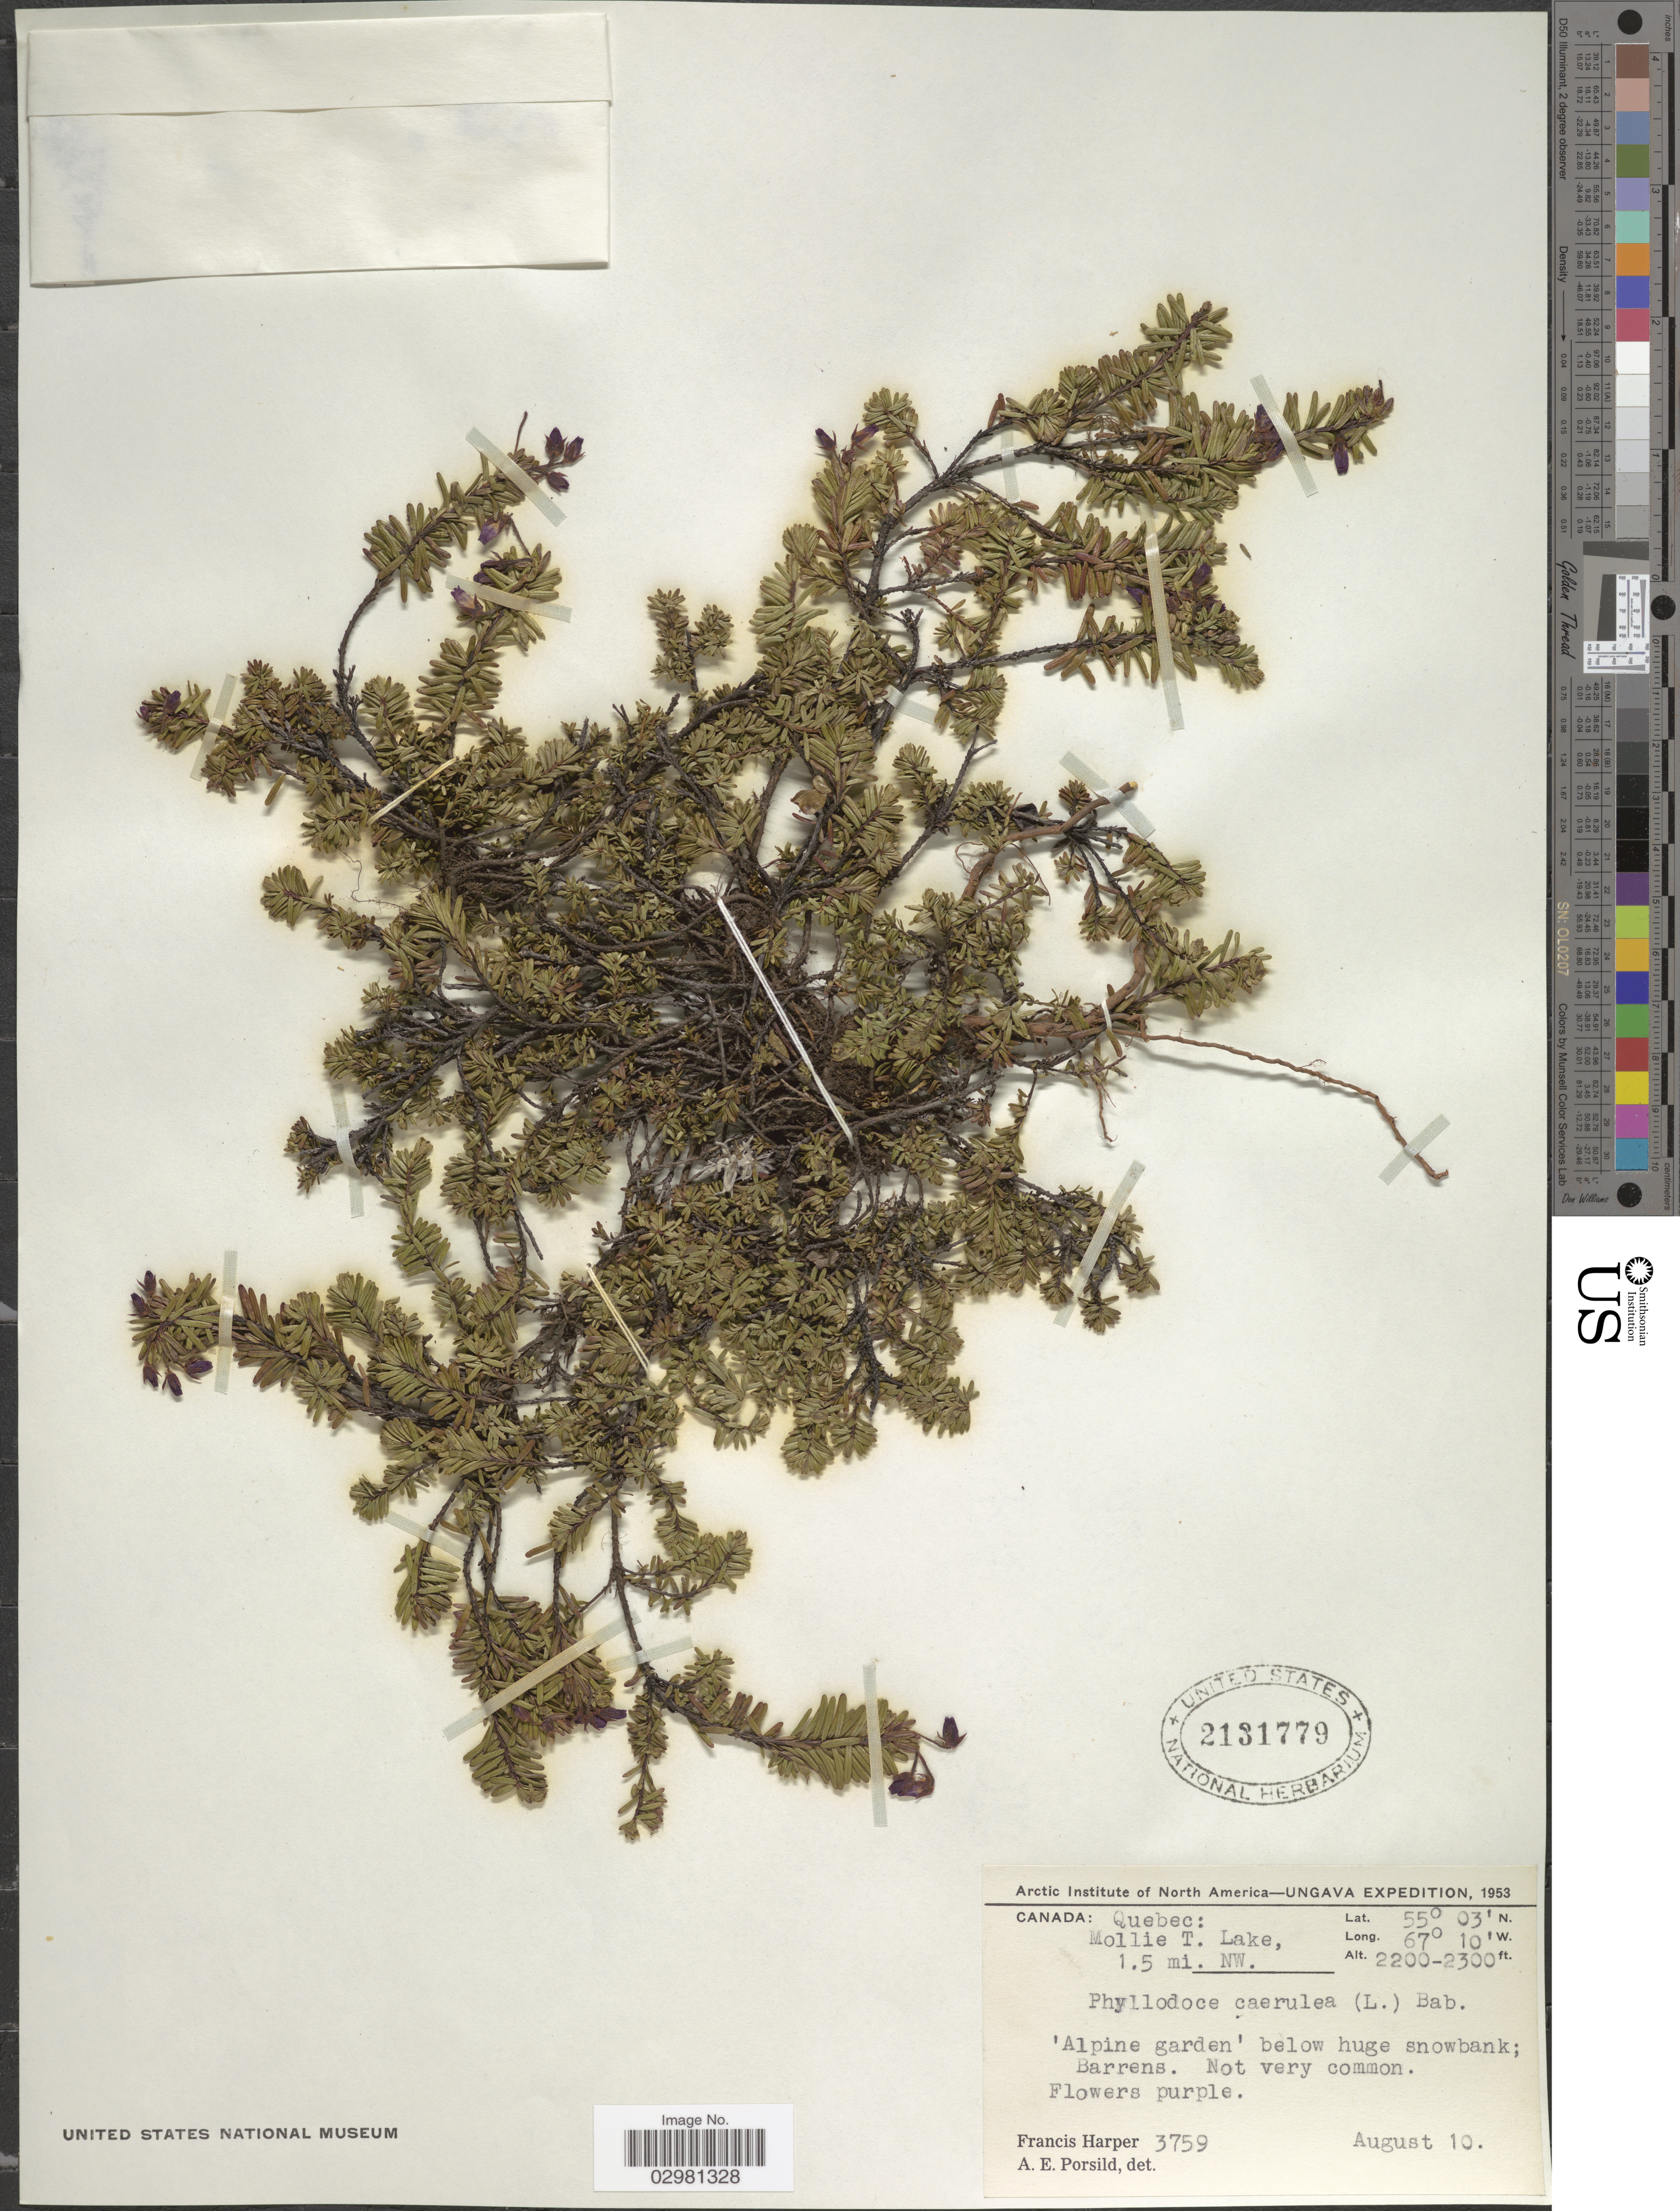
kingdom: Plantae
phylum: Tracheophyta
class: Magnoliopsida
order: Ericales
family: Ericaceae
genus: Phyllodoce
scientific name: Phyllodoce caerulea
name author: (L.) Bab.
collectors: F. Harper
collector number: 3759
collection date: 1953-08-10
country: Canada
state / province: Quebec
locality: Ungava, Mollie T. Lake, 1.5 mi. NW.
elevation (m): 671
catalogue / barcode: US 2131779